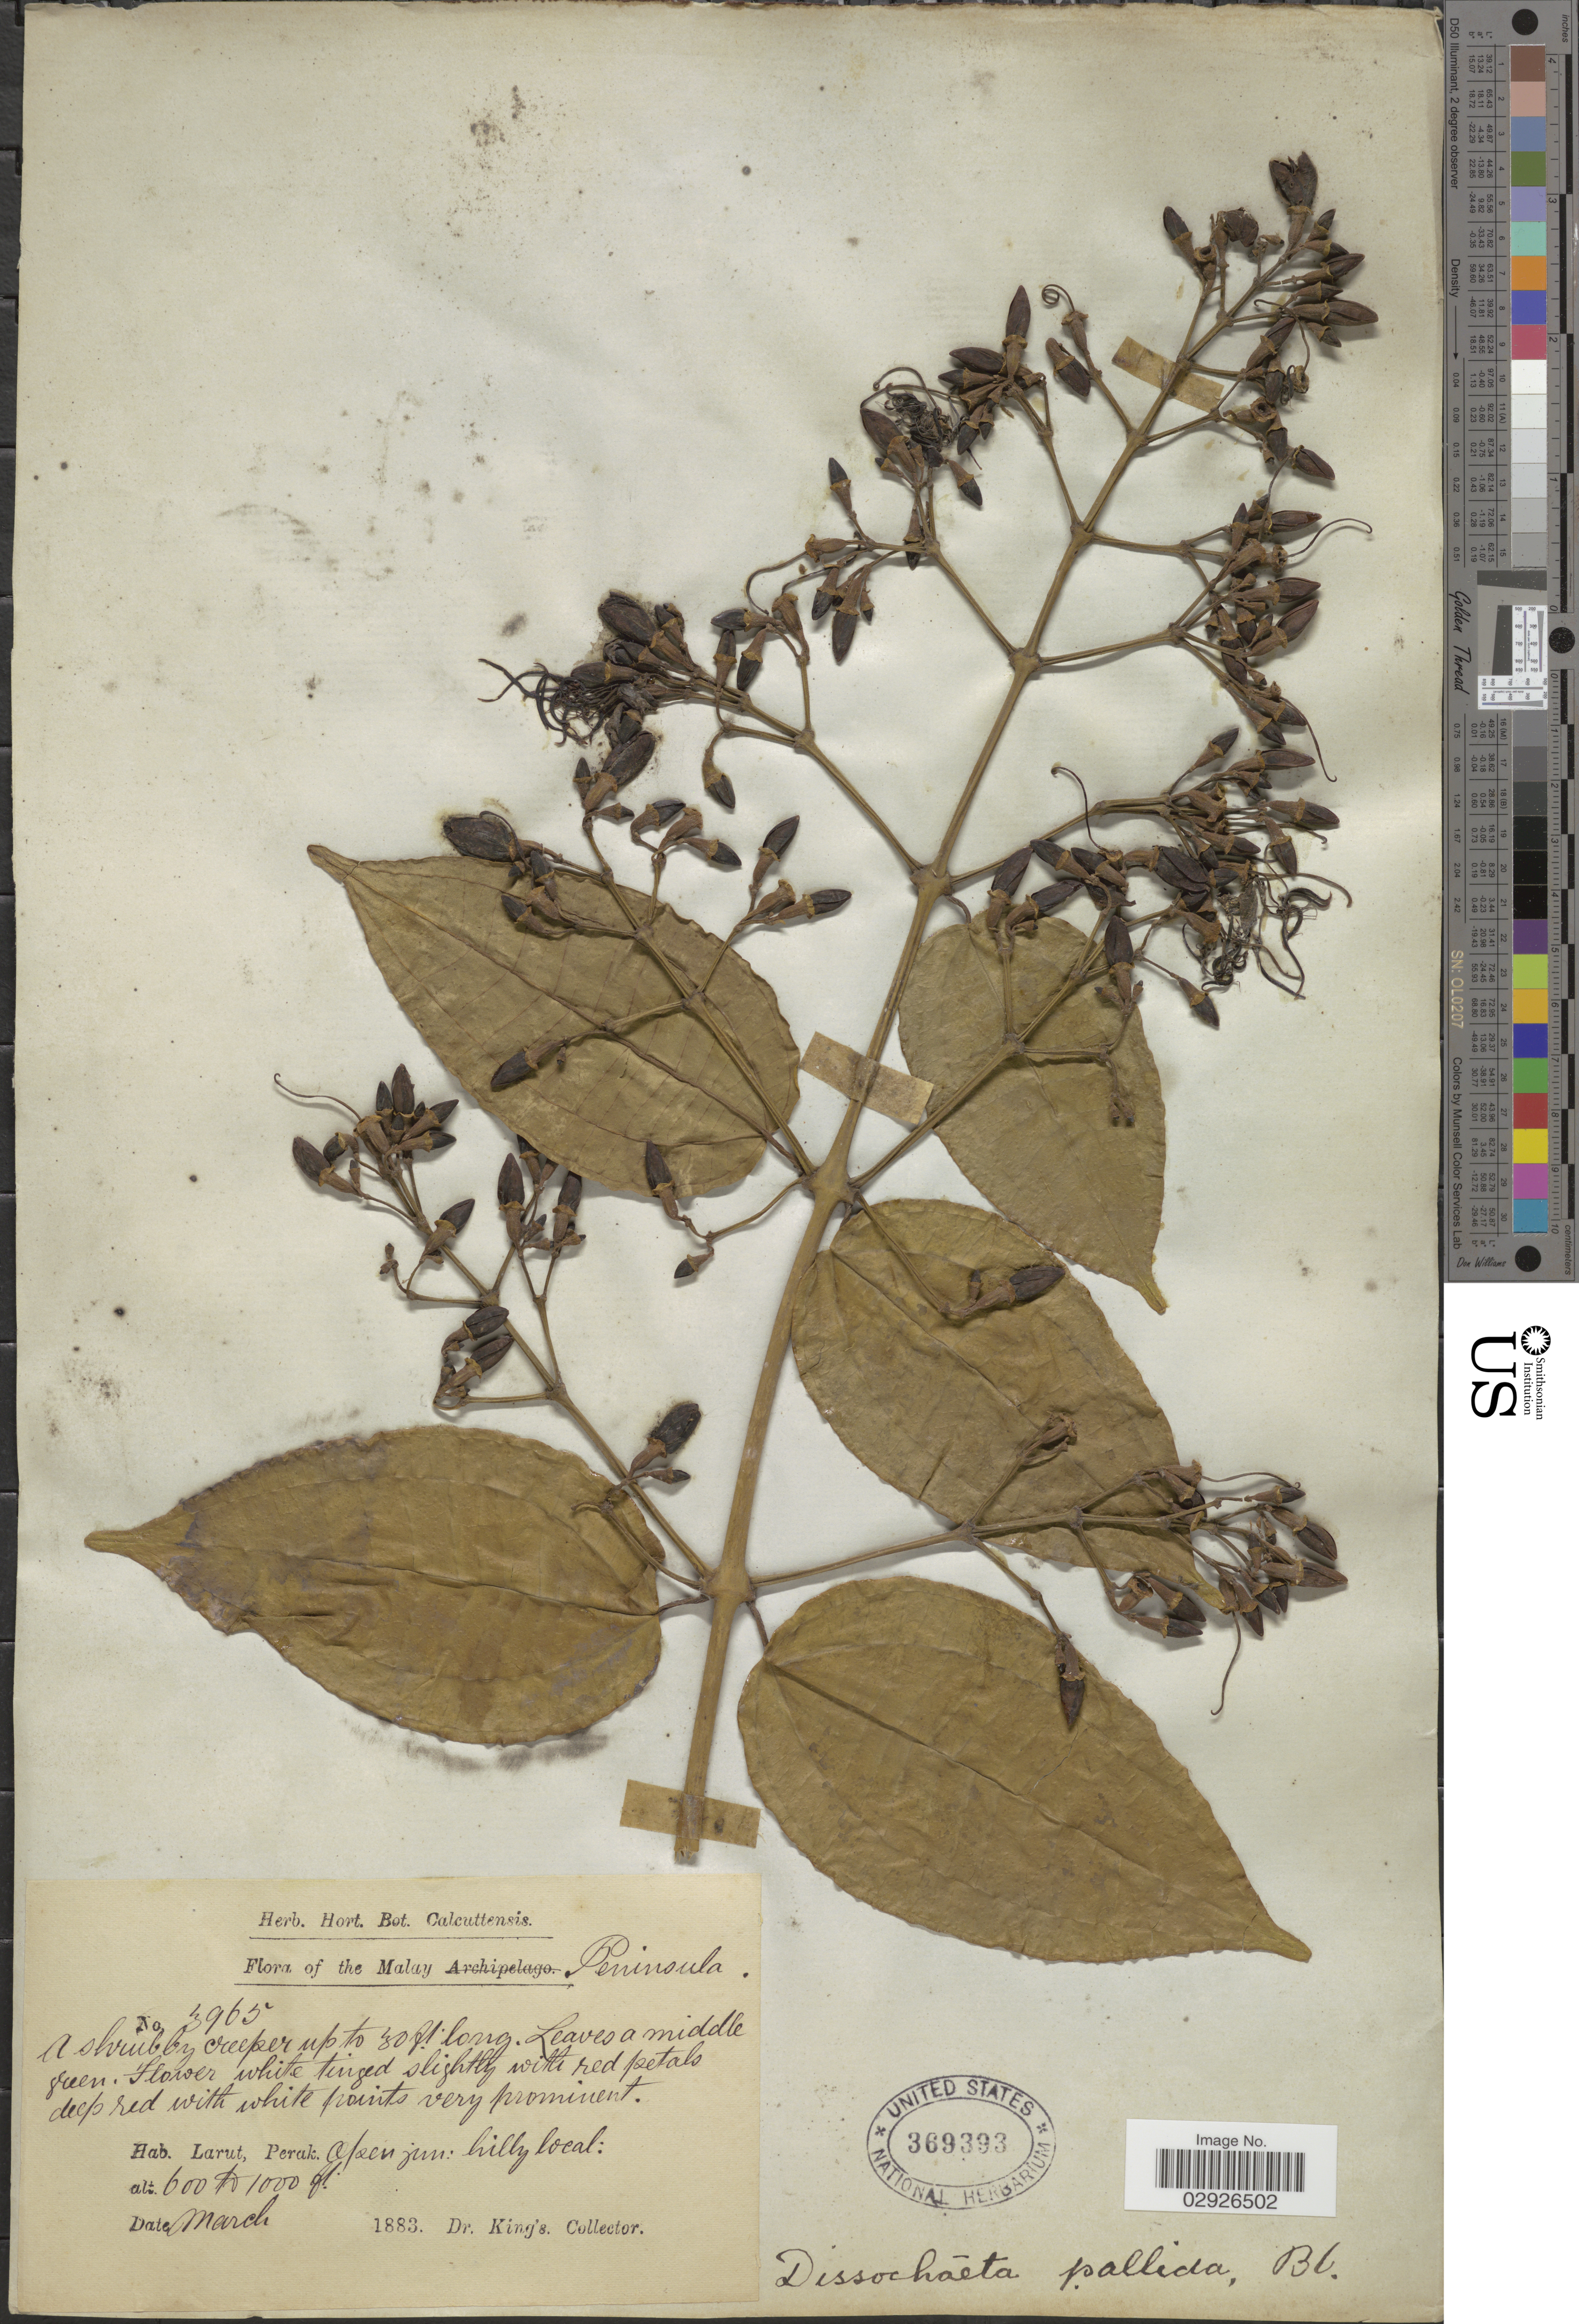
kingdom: Plantae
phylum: Tracheophyta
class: Magnoliopsida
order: Myrtales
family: Melastomataceae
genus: Dissochaeta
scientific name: Dissochaeta pallida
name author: Blume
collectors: Dr. King's collector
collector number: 3965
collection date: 1883-03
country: Malaysia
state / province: Perak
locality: Larut. Malay Peninsula.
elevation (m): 183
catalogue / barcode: US 369393